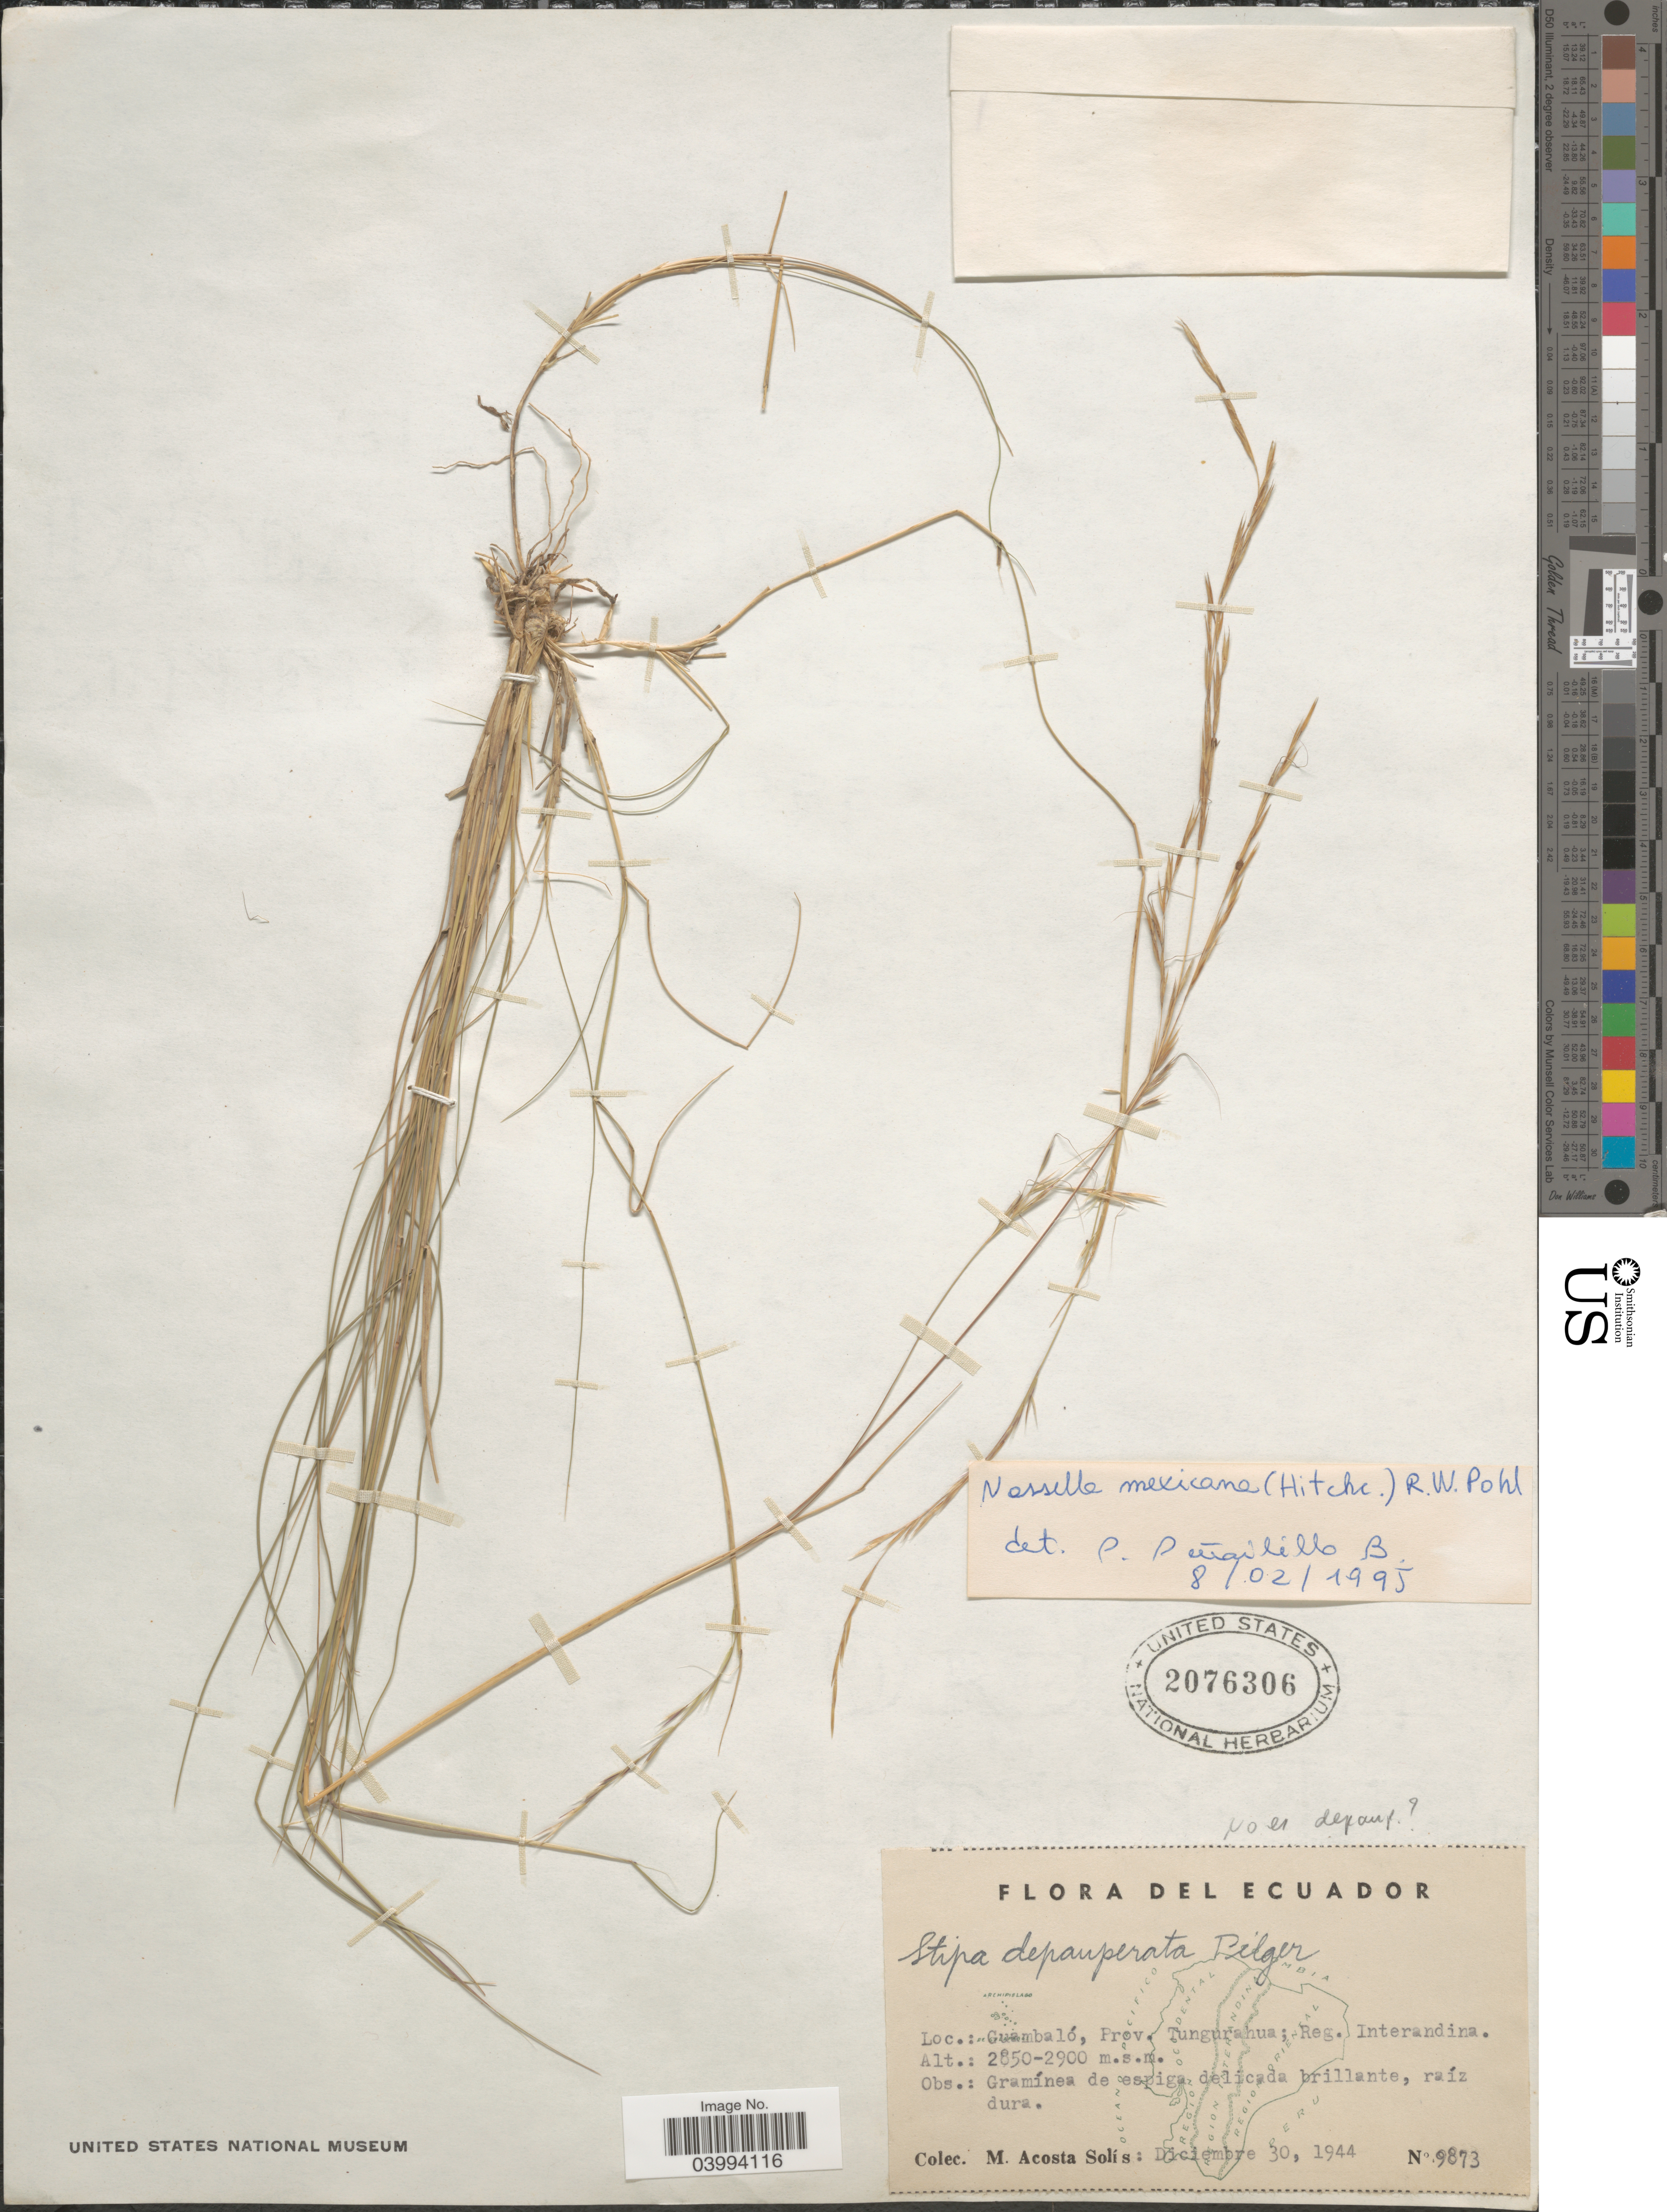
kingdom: Plantae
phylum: Tracheophyta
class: Liliopsida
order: Poales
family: Poaceae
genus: Nassella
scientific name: Nassella mexicana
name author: (Hitchc.) R.W. Pohl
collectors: M. Acosta Solis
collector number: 9873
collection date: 1944-12-30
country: Ecuador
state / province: Tungurahua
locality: Guambaló; Reg. Interandina.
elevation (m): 2850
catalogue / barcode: US 2076306